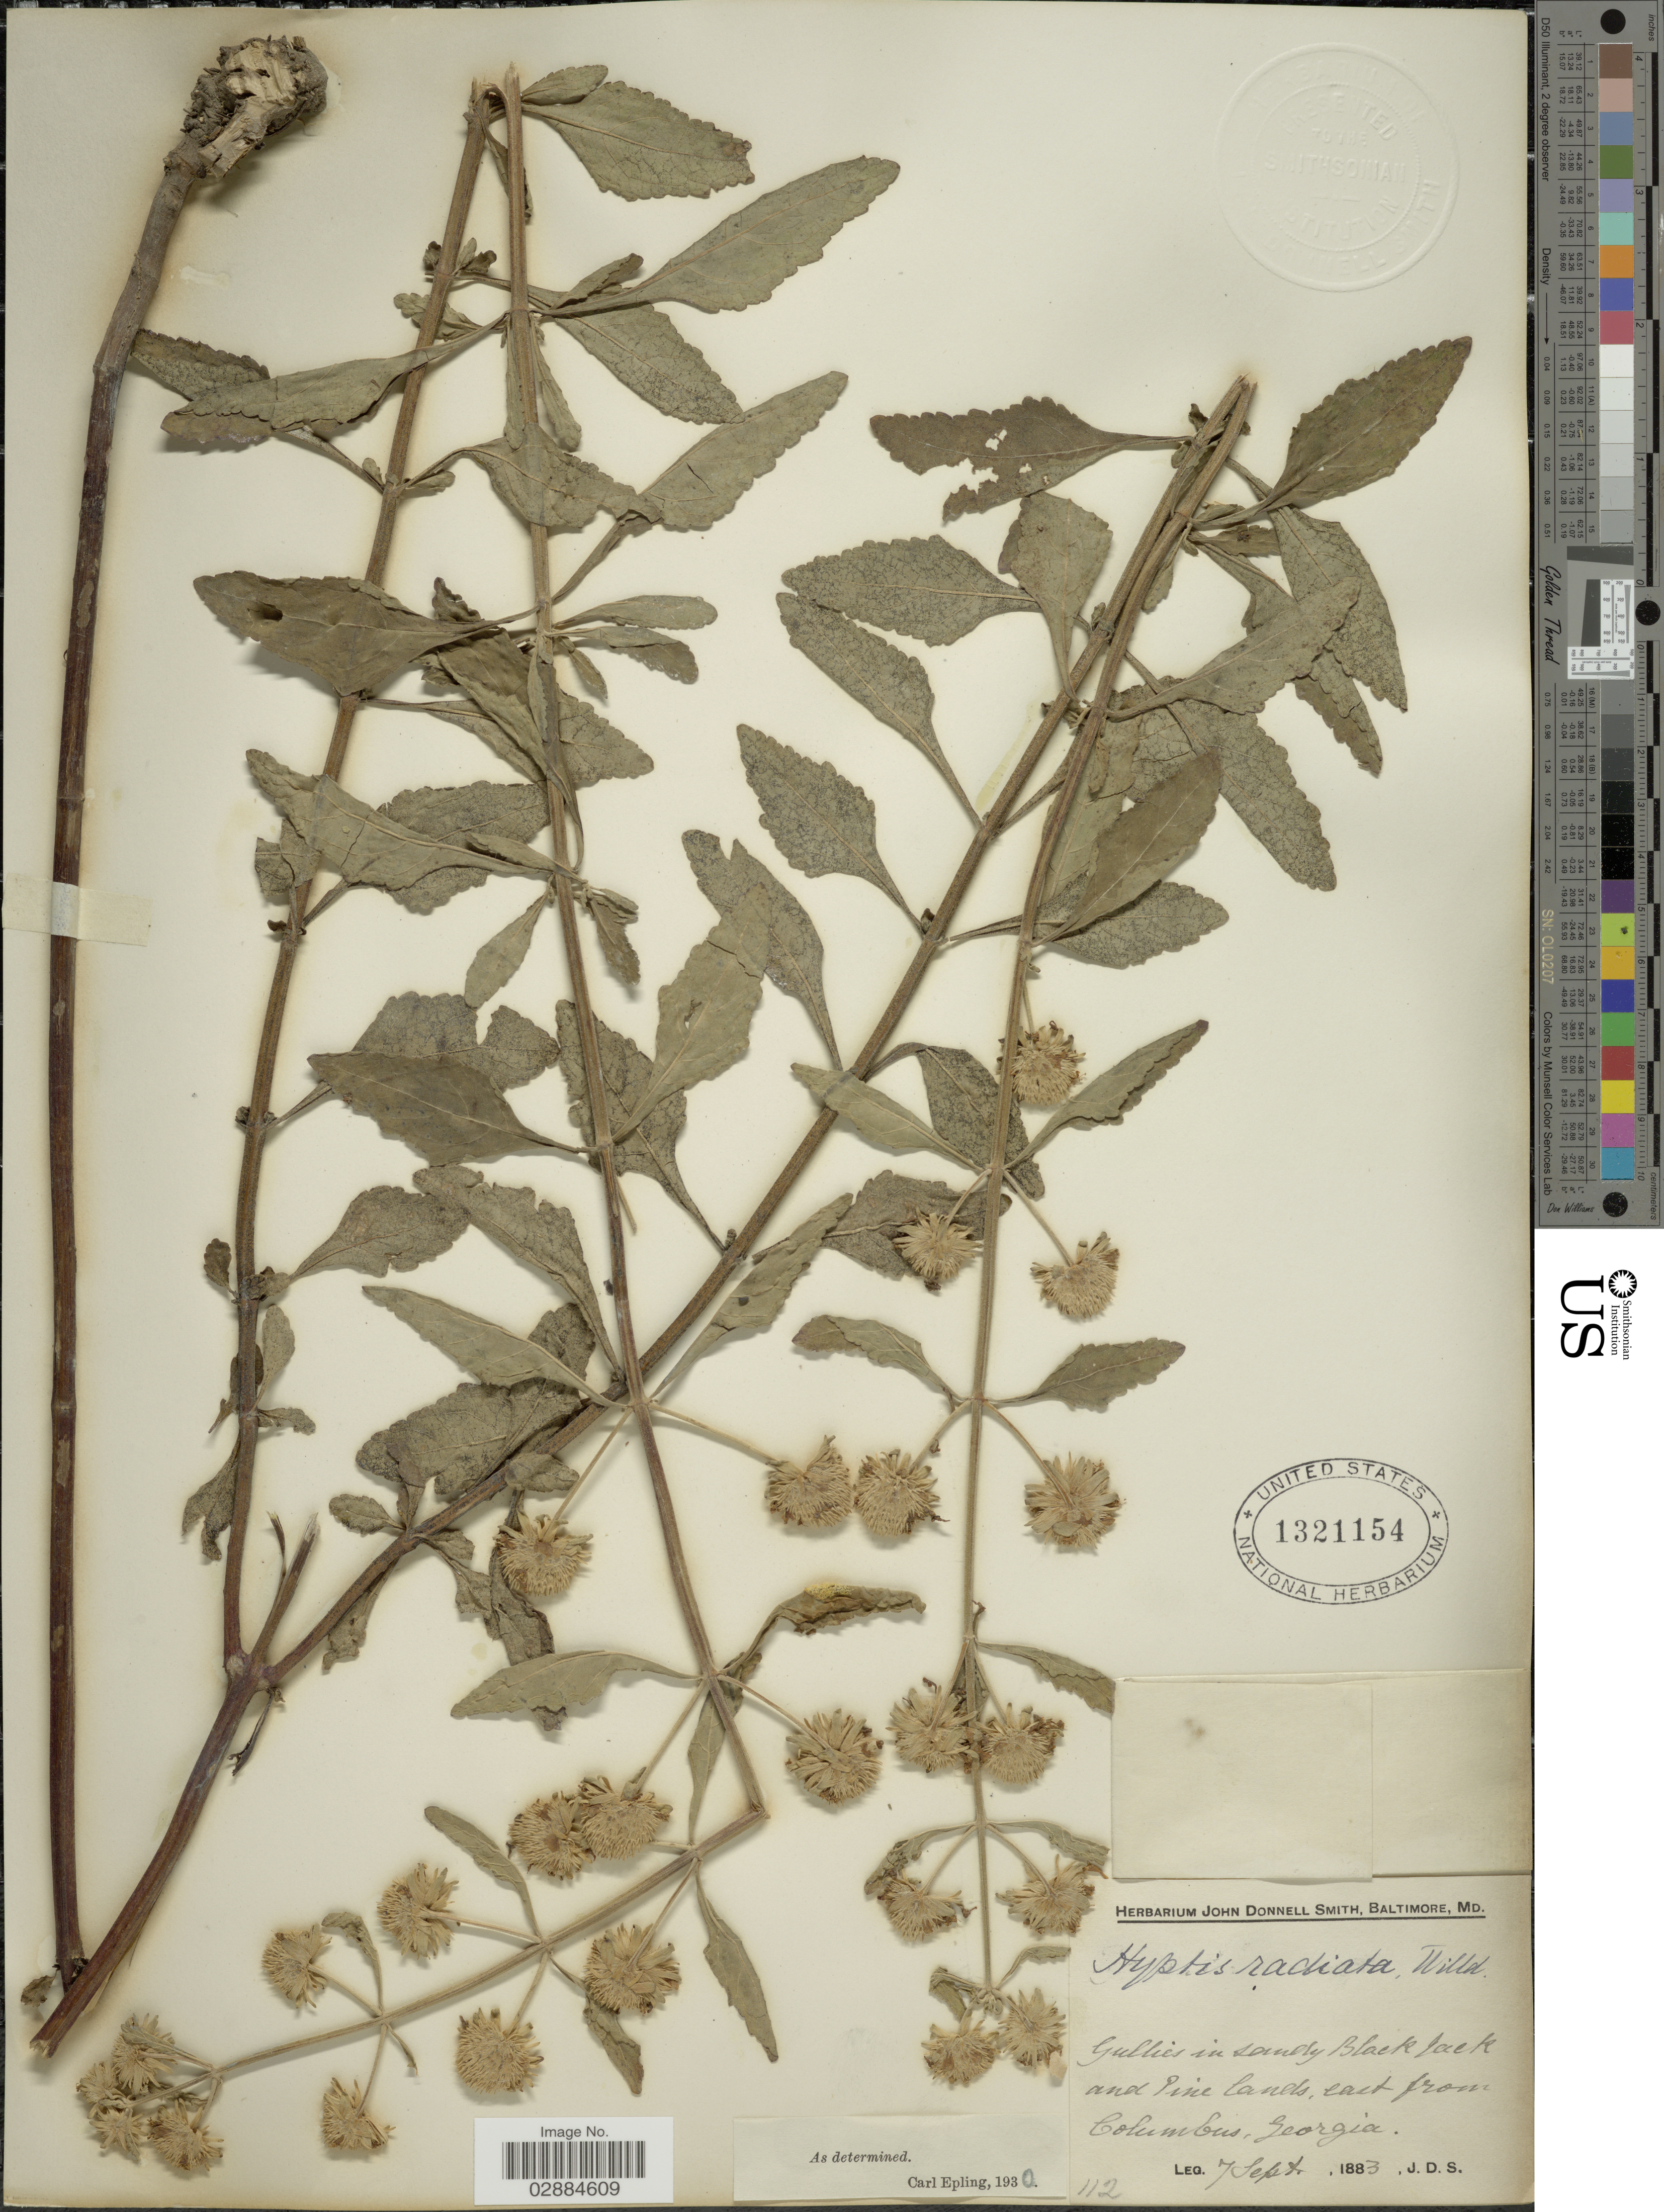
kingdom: Plantae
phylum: Tracheophyta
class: Magnoliopsida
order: Lamiales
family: Lamiaceae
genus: Hyptis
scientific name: Hyptis radiata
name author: Kunth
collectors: J. Donnell Smith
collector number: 112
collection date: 1883-09-07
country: United States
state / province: Georgia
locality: Gullies in sandy Black Jack and Pine Lands, east from Columbus, Georgia.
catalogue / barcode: US 1321154